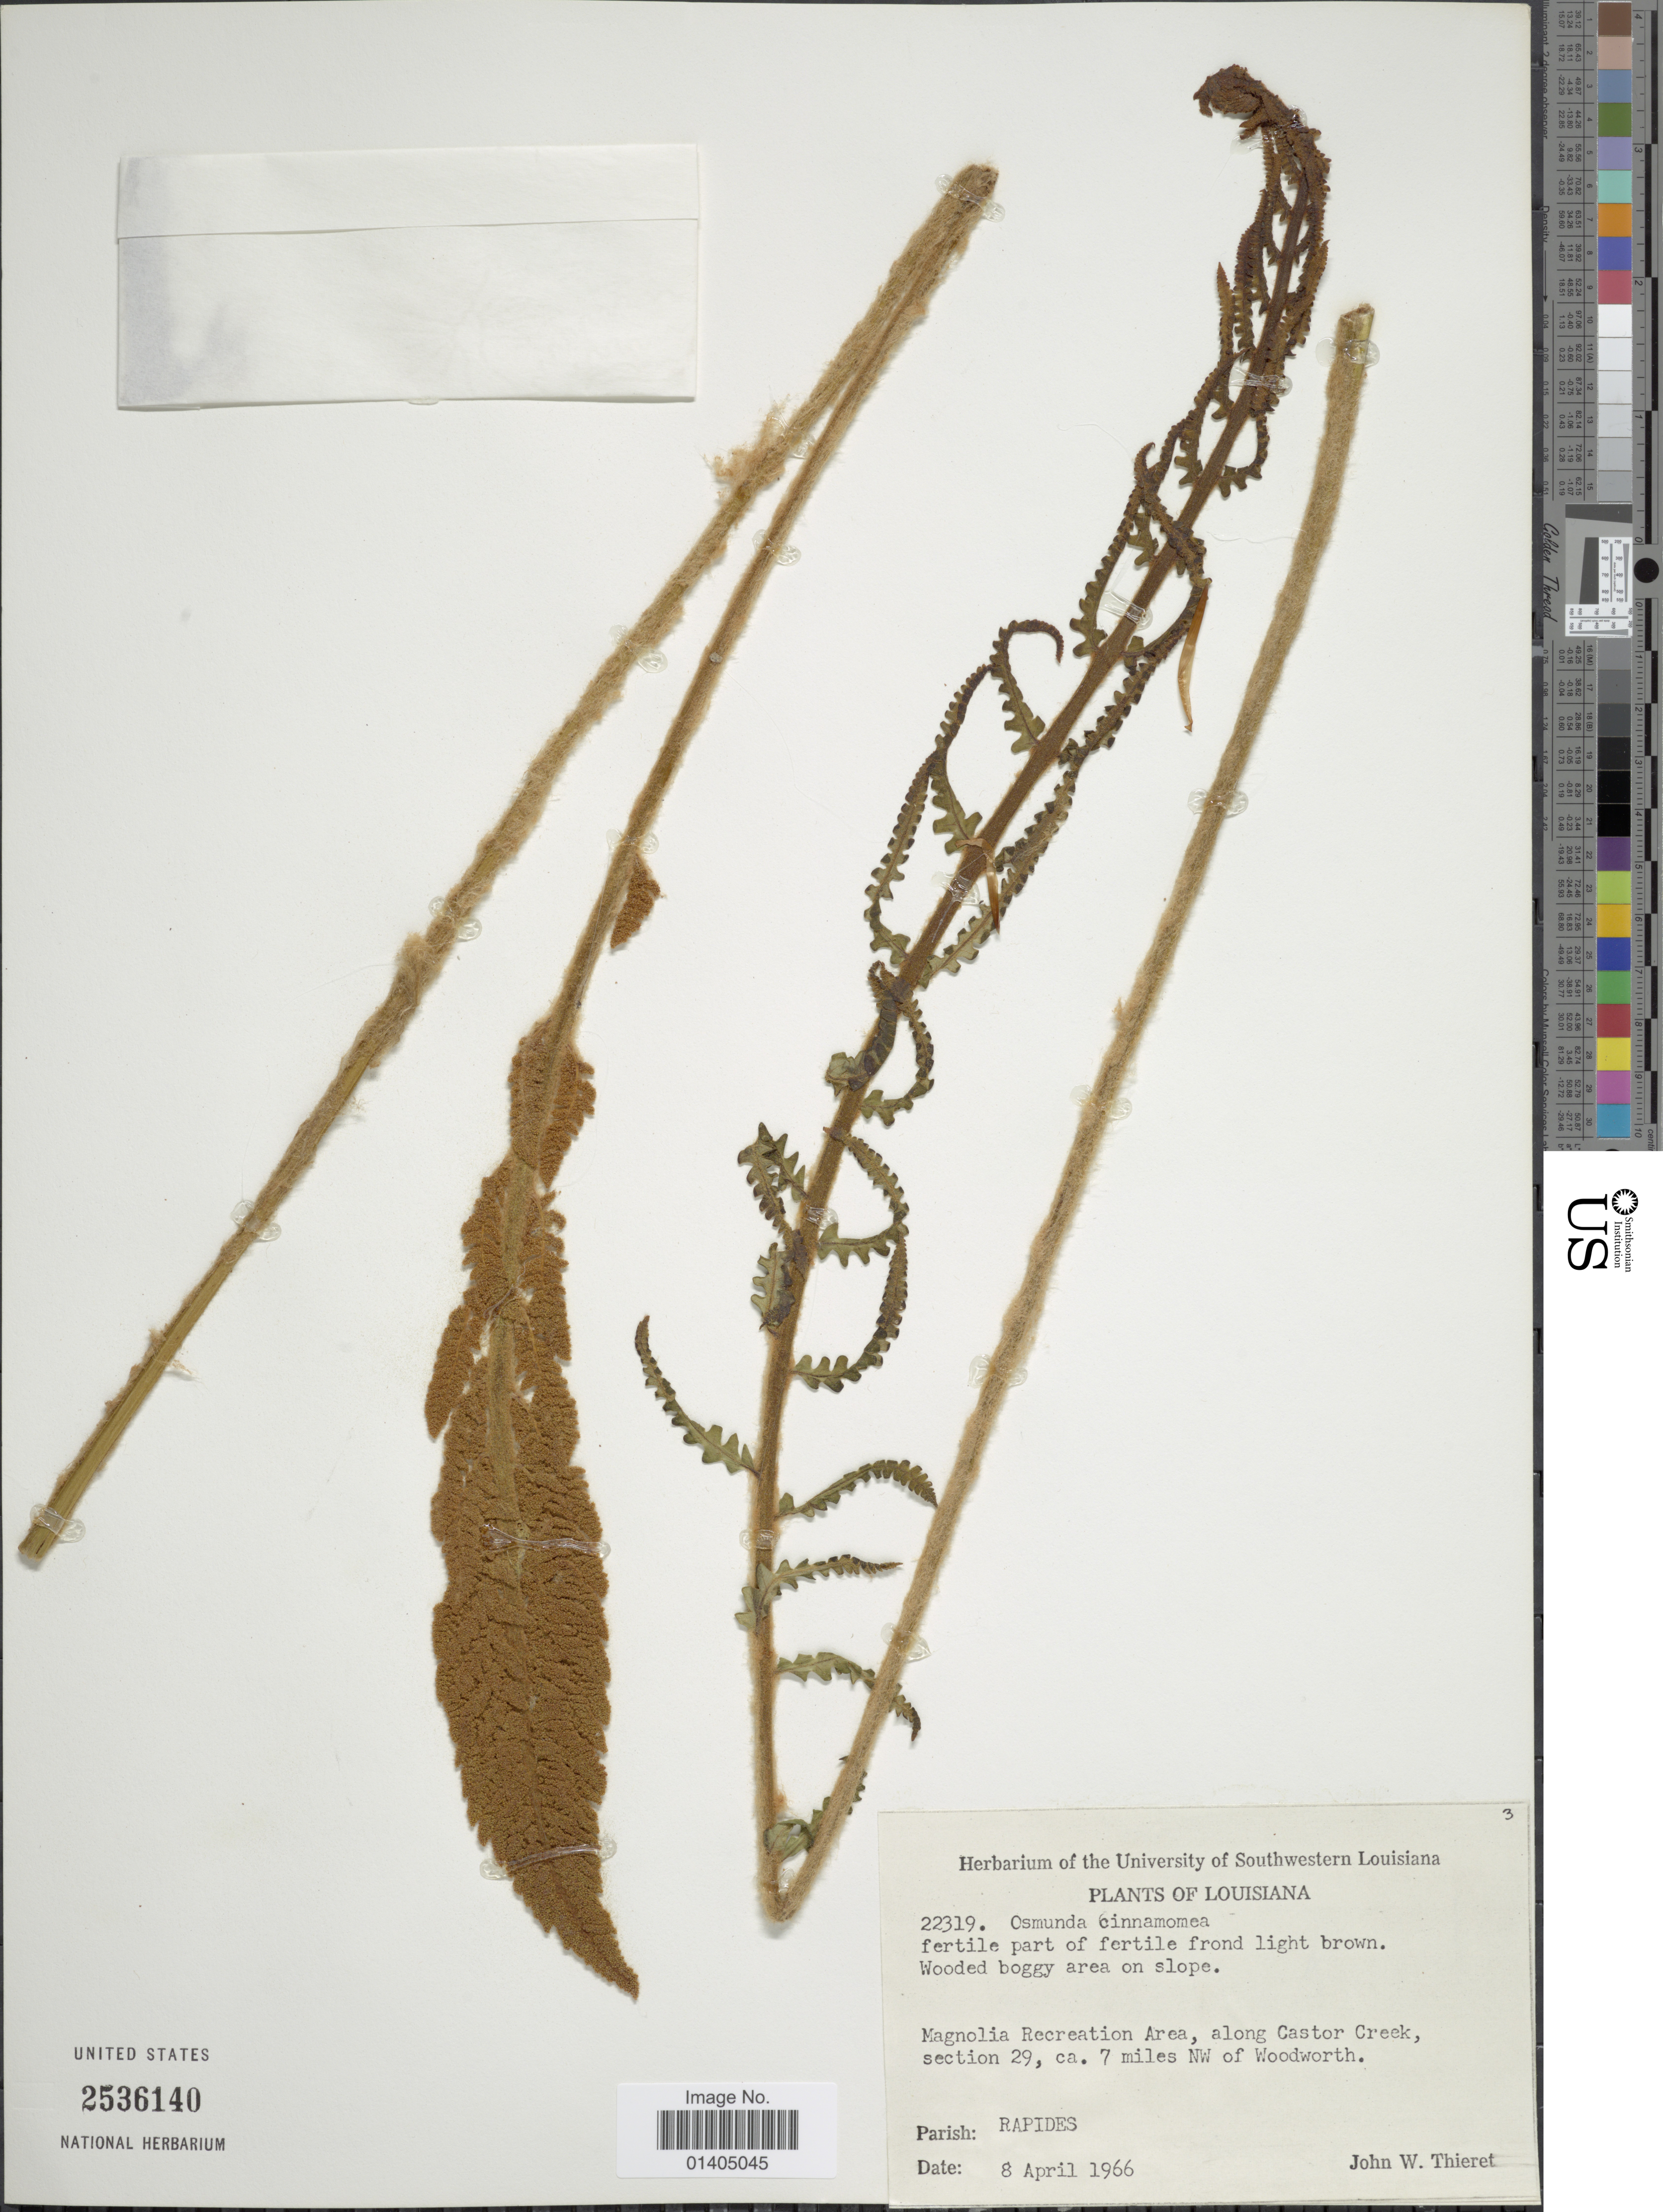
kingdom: Plantae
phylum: Tracheophyta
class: Polypodiopsida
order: Osmundales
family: Osmundaceae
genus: Osmundastrum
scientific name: Osmundastrum cinnamomeum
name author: (L.) C. Presl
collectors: J. W. Thieret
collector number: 22319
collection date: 1966-04-08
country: United States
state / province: Louisiana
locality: Magnolia Recreation Area, along Castor Creek section 29, ca 7 miles NW of Woodworth, parish: Rapides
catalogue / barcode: US 2536140